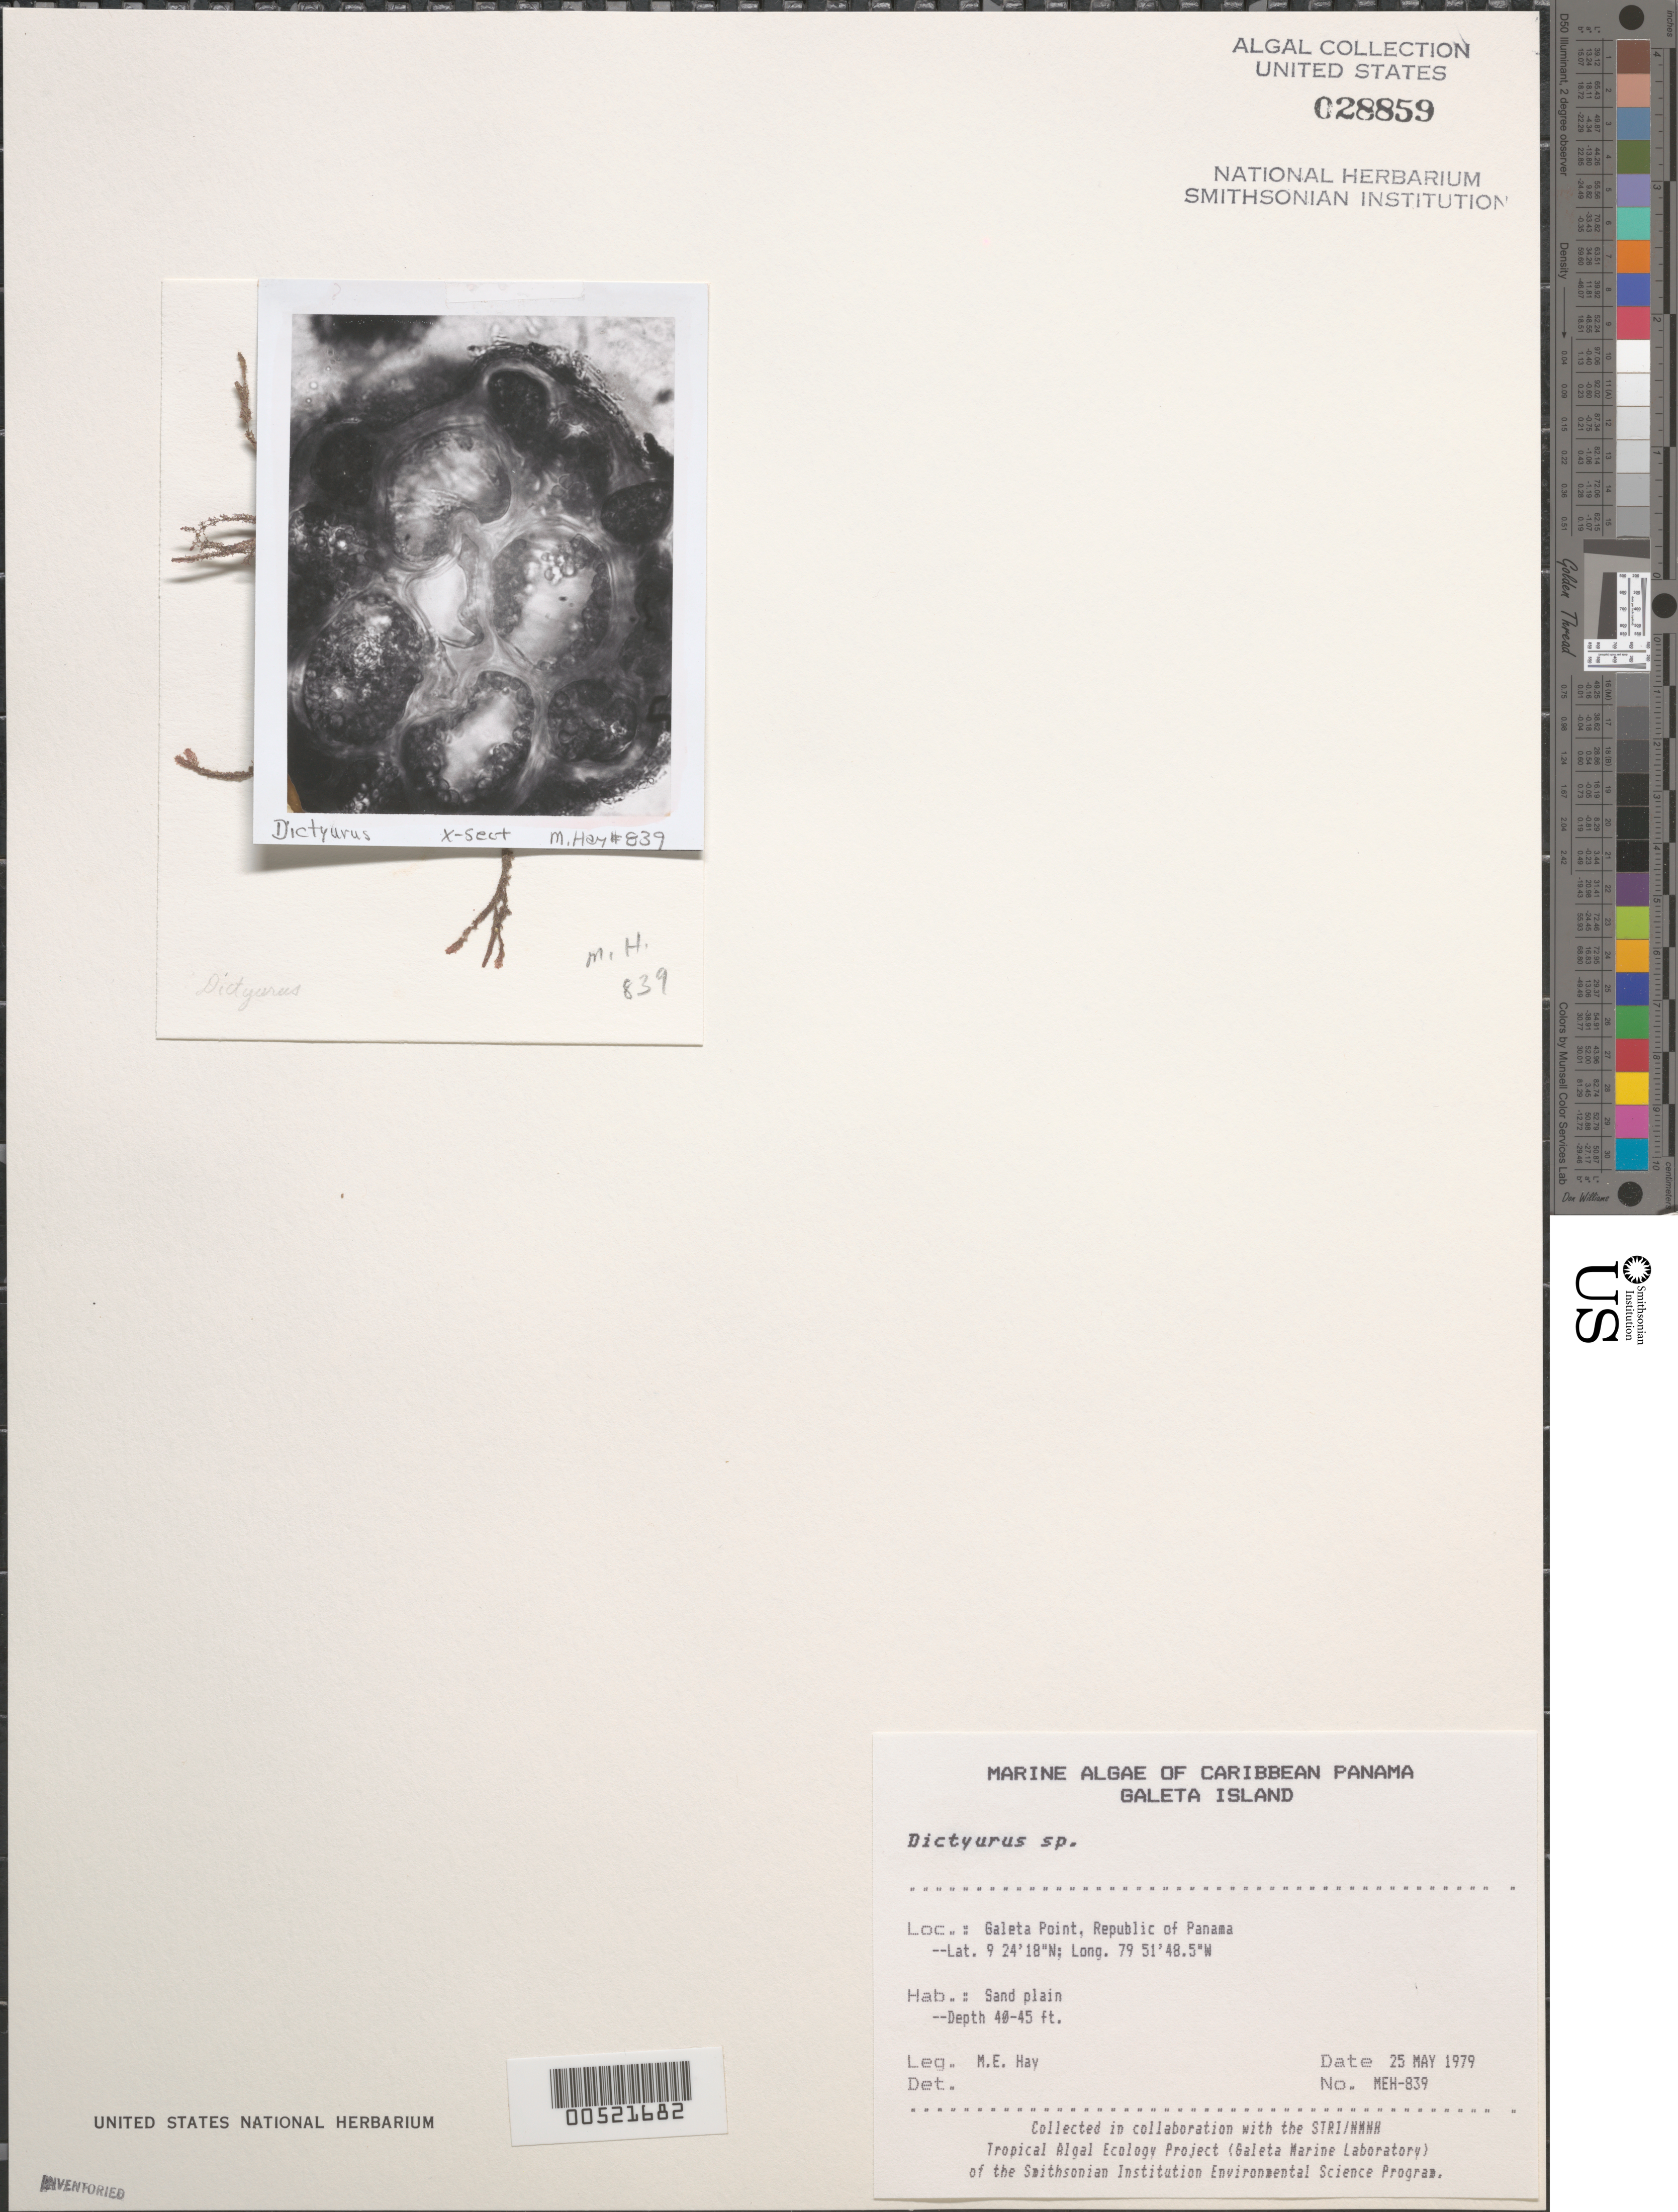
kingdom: Plantae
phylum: Rhodophyta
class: Florideophyceae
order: Ceramiales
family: Dasyaceae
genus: Dictyurus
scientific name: Dictyurus sp.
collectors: M. E. Hay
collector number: MEH-839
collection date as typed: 25 May 1979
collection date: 1979-05-25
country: Panama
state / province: Colón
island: Galeta Island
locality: Galeta Point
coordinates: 9 24' 18" N, 79 51' 48.5" W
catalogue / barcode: US 28859